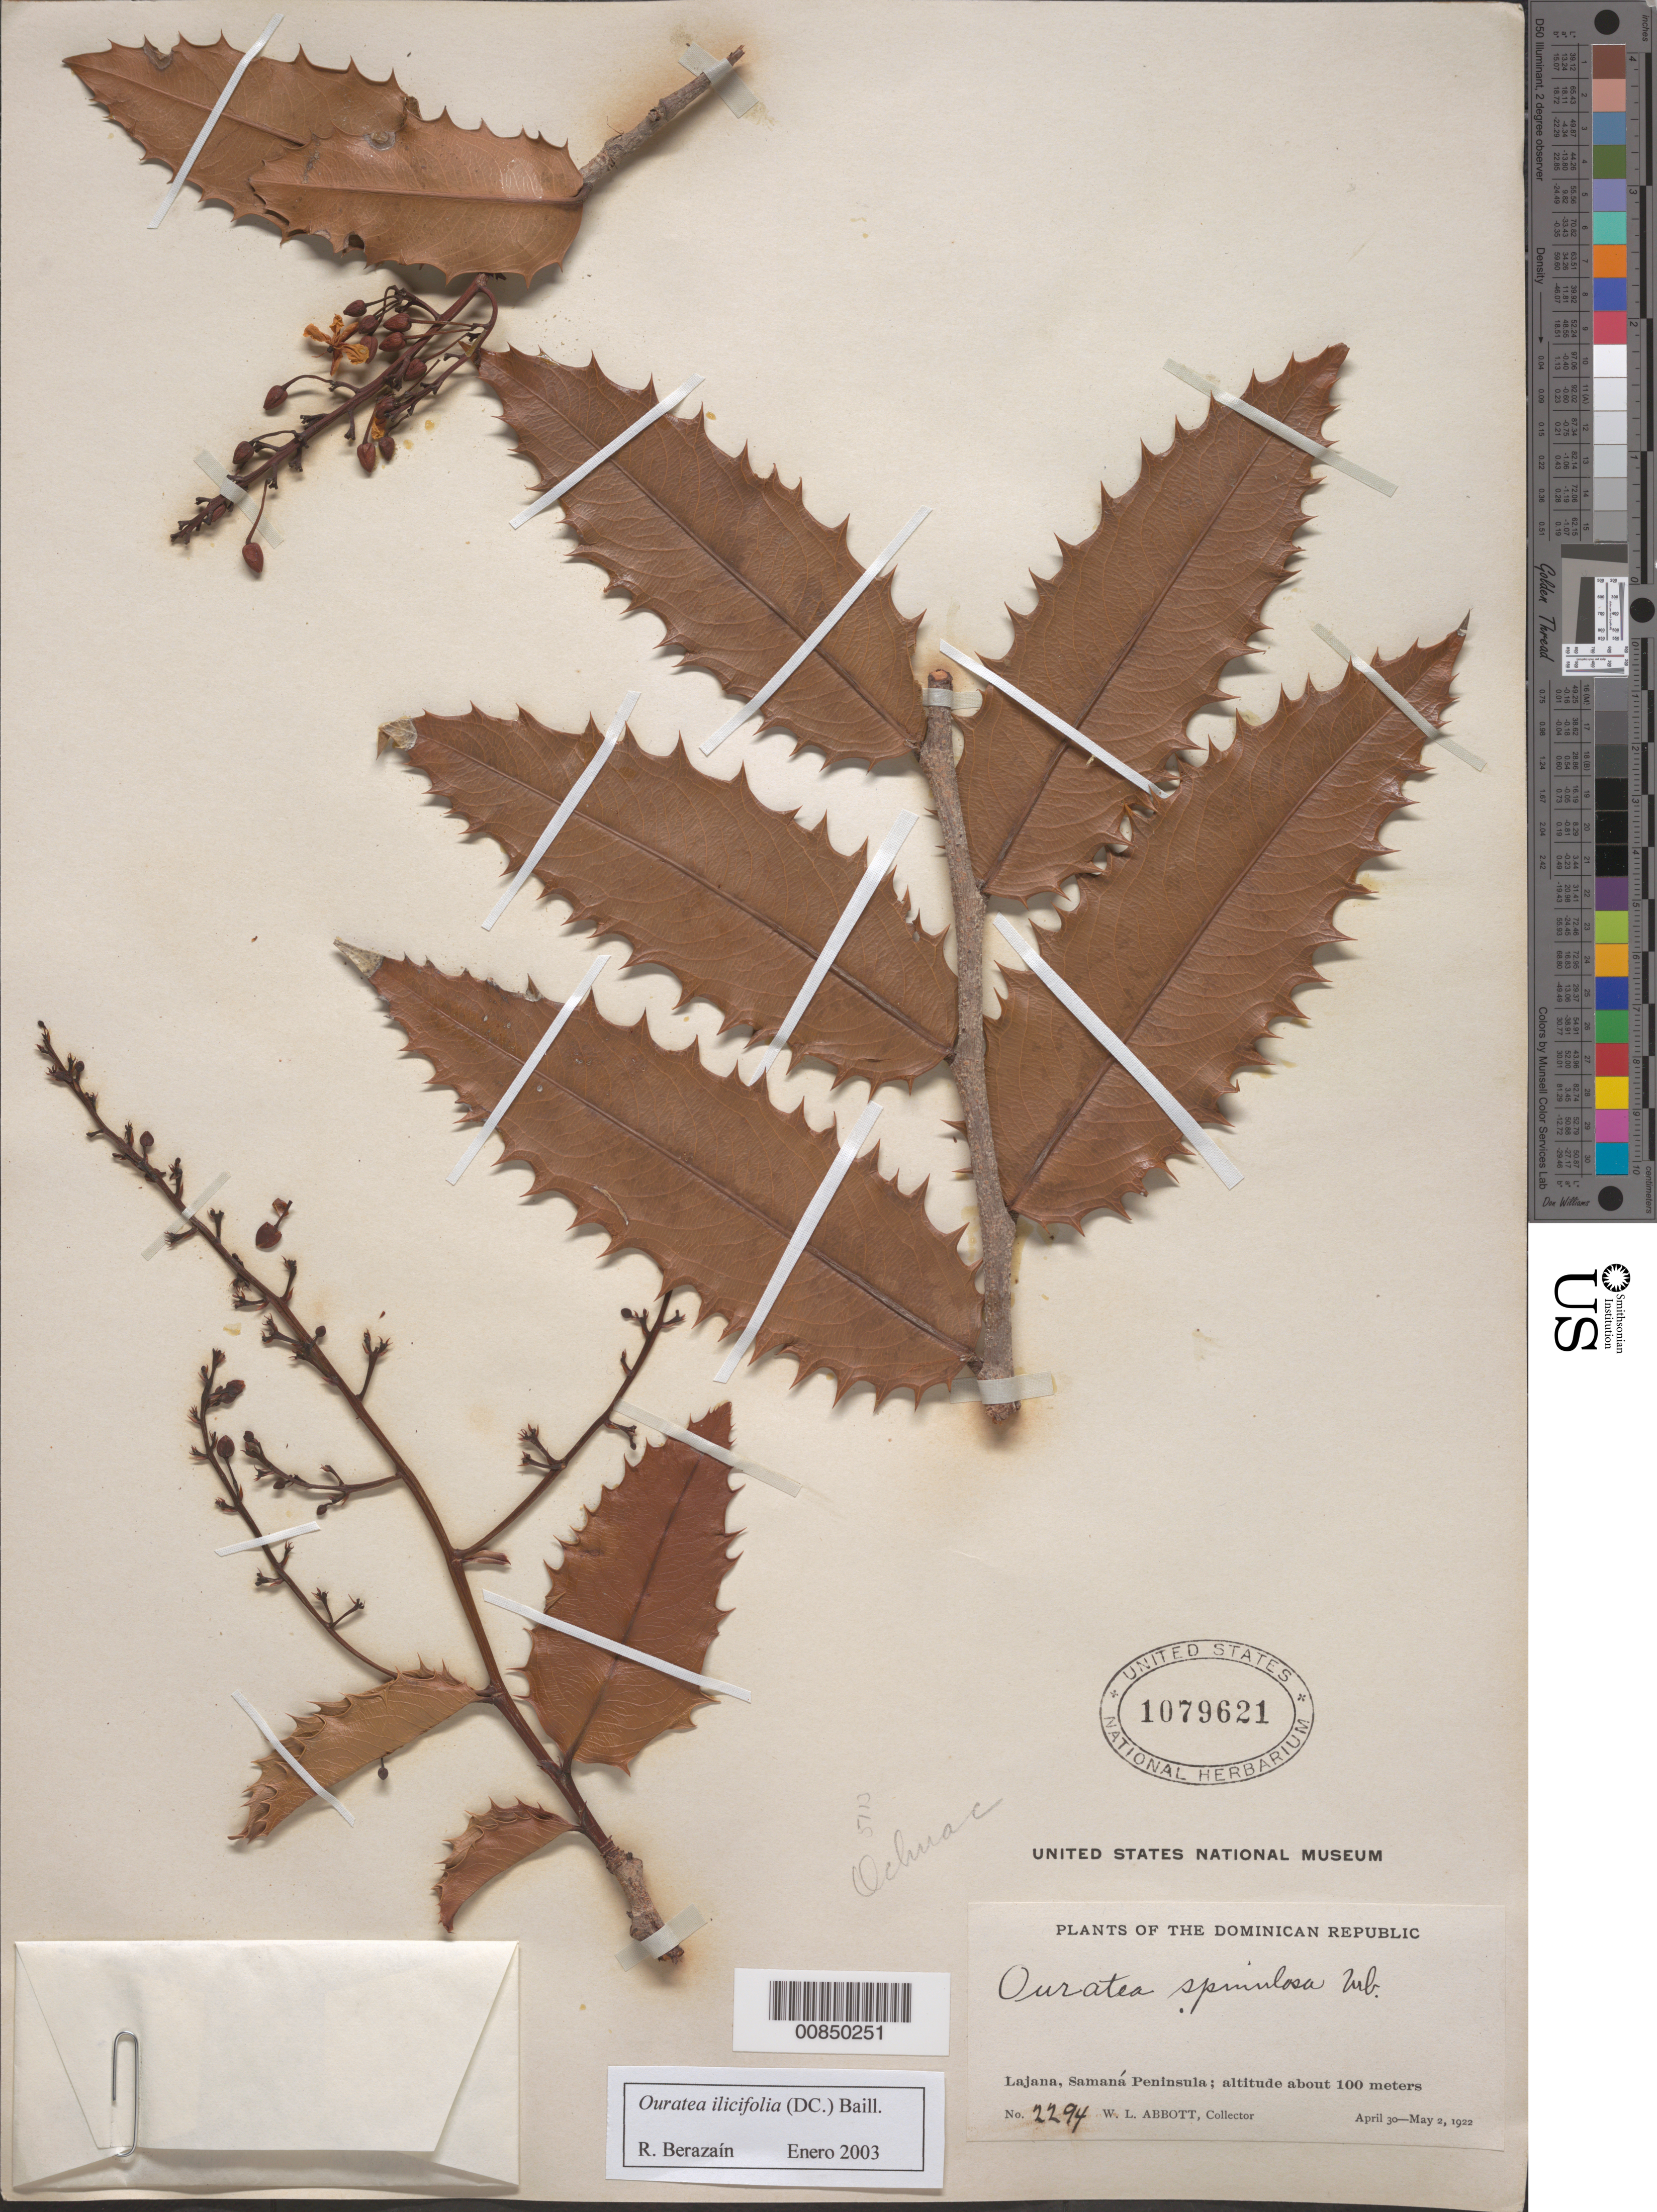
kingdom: Plantae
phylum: Tracheophyta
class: Magnoliopsida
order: Malpighiales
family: Ochnaceae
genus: Ouratea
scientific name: Ouratea ilicifolia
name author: (DC.) Baill.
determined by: Berazaín, R.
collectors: W. L. Abbott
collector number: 2294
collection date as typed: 30 Apr 1922 to 02 May 1922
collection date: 1922-04-30/1922-05-02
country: Dominican Republic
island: Hispaniola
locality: Lajana, Samaná Peninsula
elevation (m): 100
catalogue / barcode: US 1079621